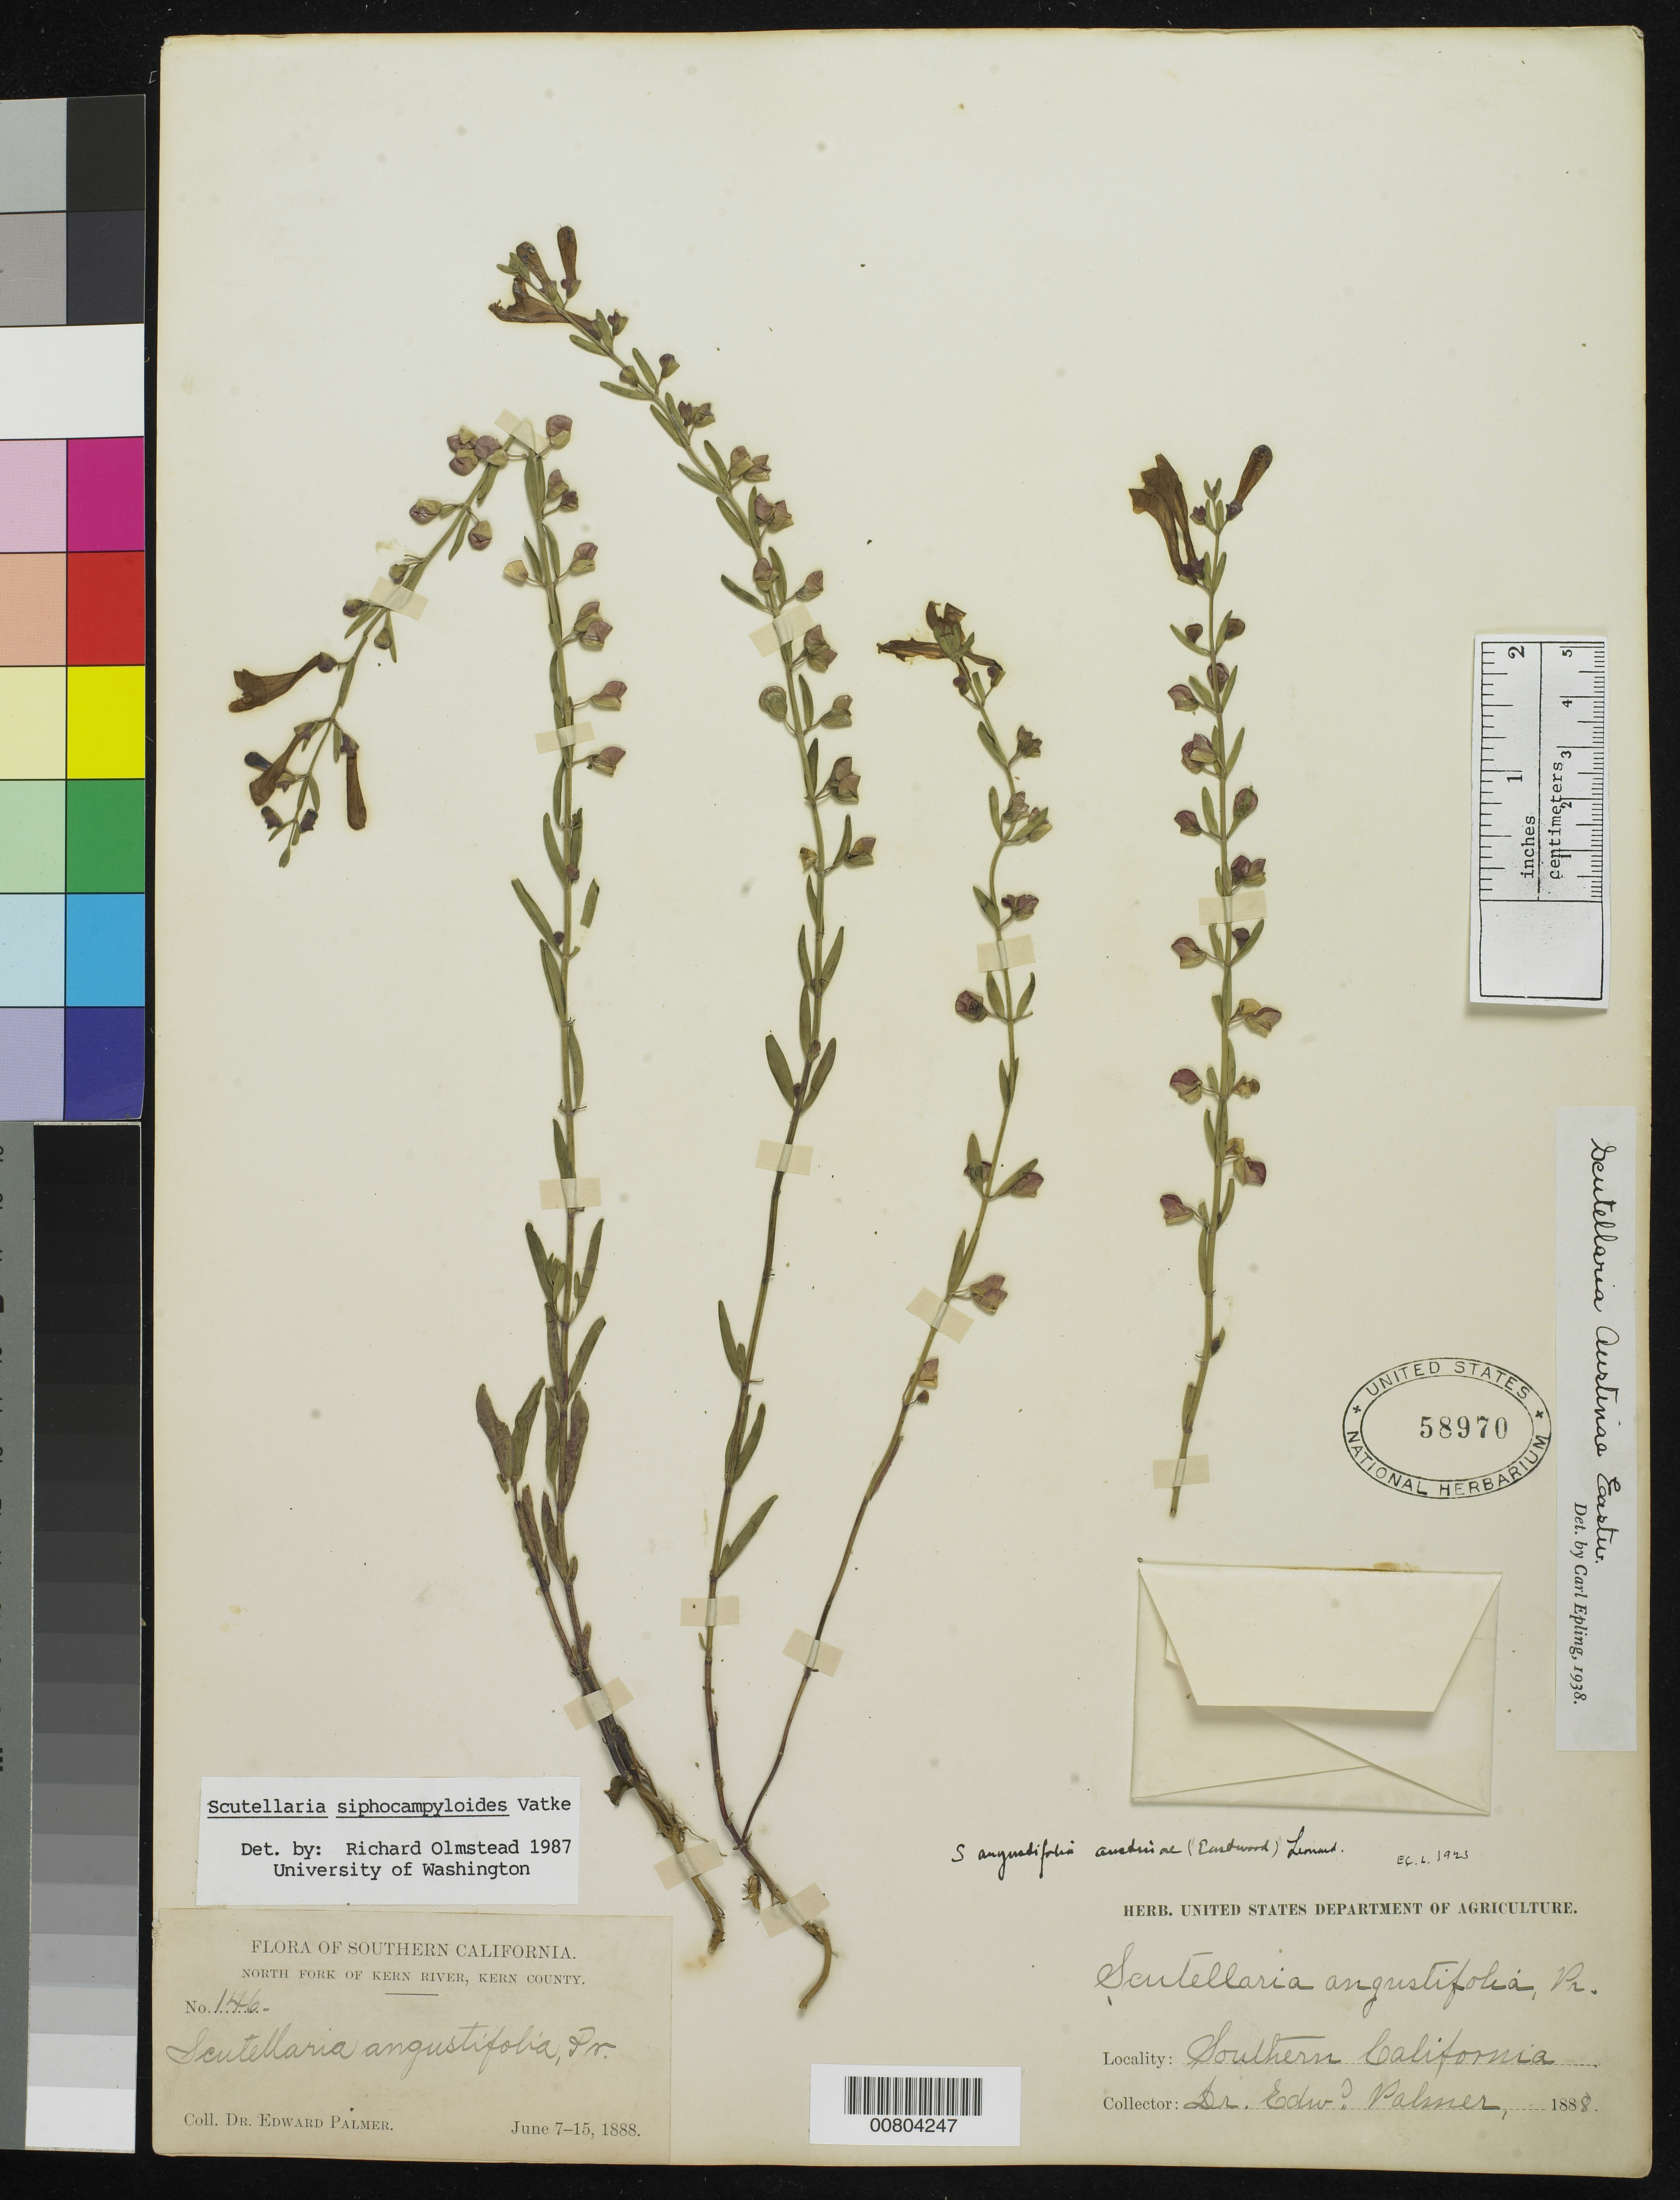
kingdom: Plantae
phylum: Tracheophyta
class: Magnoliopsida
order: Lamiales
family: Lamiaceae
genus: Scutellaria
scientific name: Scutellaria siphocampyloides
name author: Vatke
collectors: E. Palmer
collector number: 146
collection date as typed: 07 Jun 1888 to 15 Jun 1888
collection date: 1888-06-07/1888-06-15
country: United States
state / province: California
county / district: Kern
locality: North Fork of Kern River, Kern County, California.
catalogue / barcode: US 58970